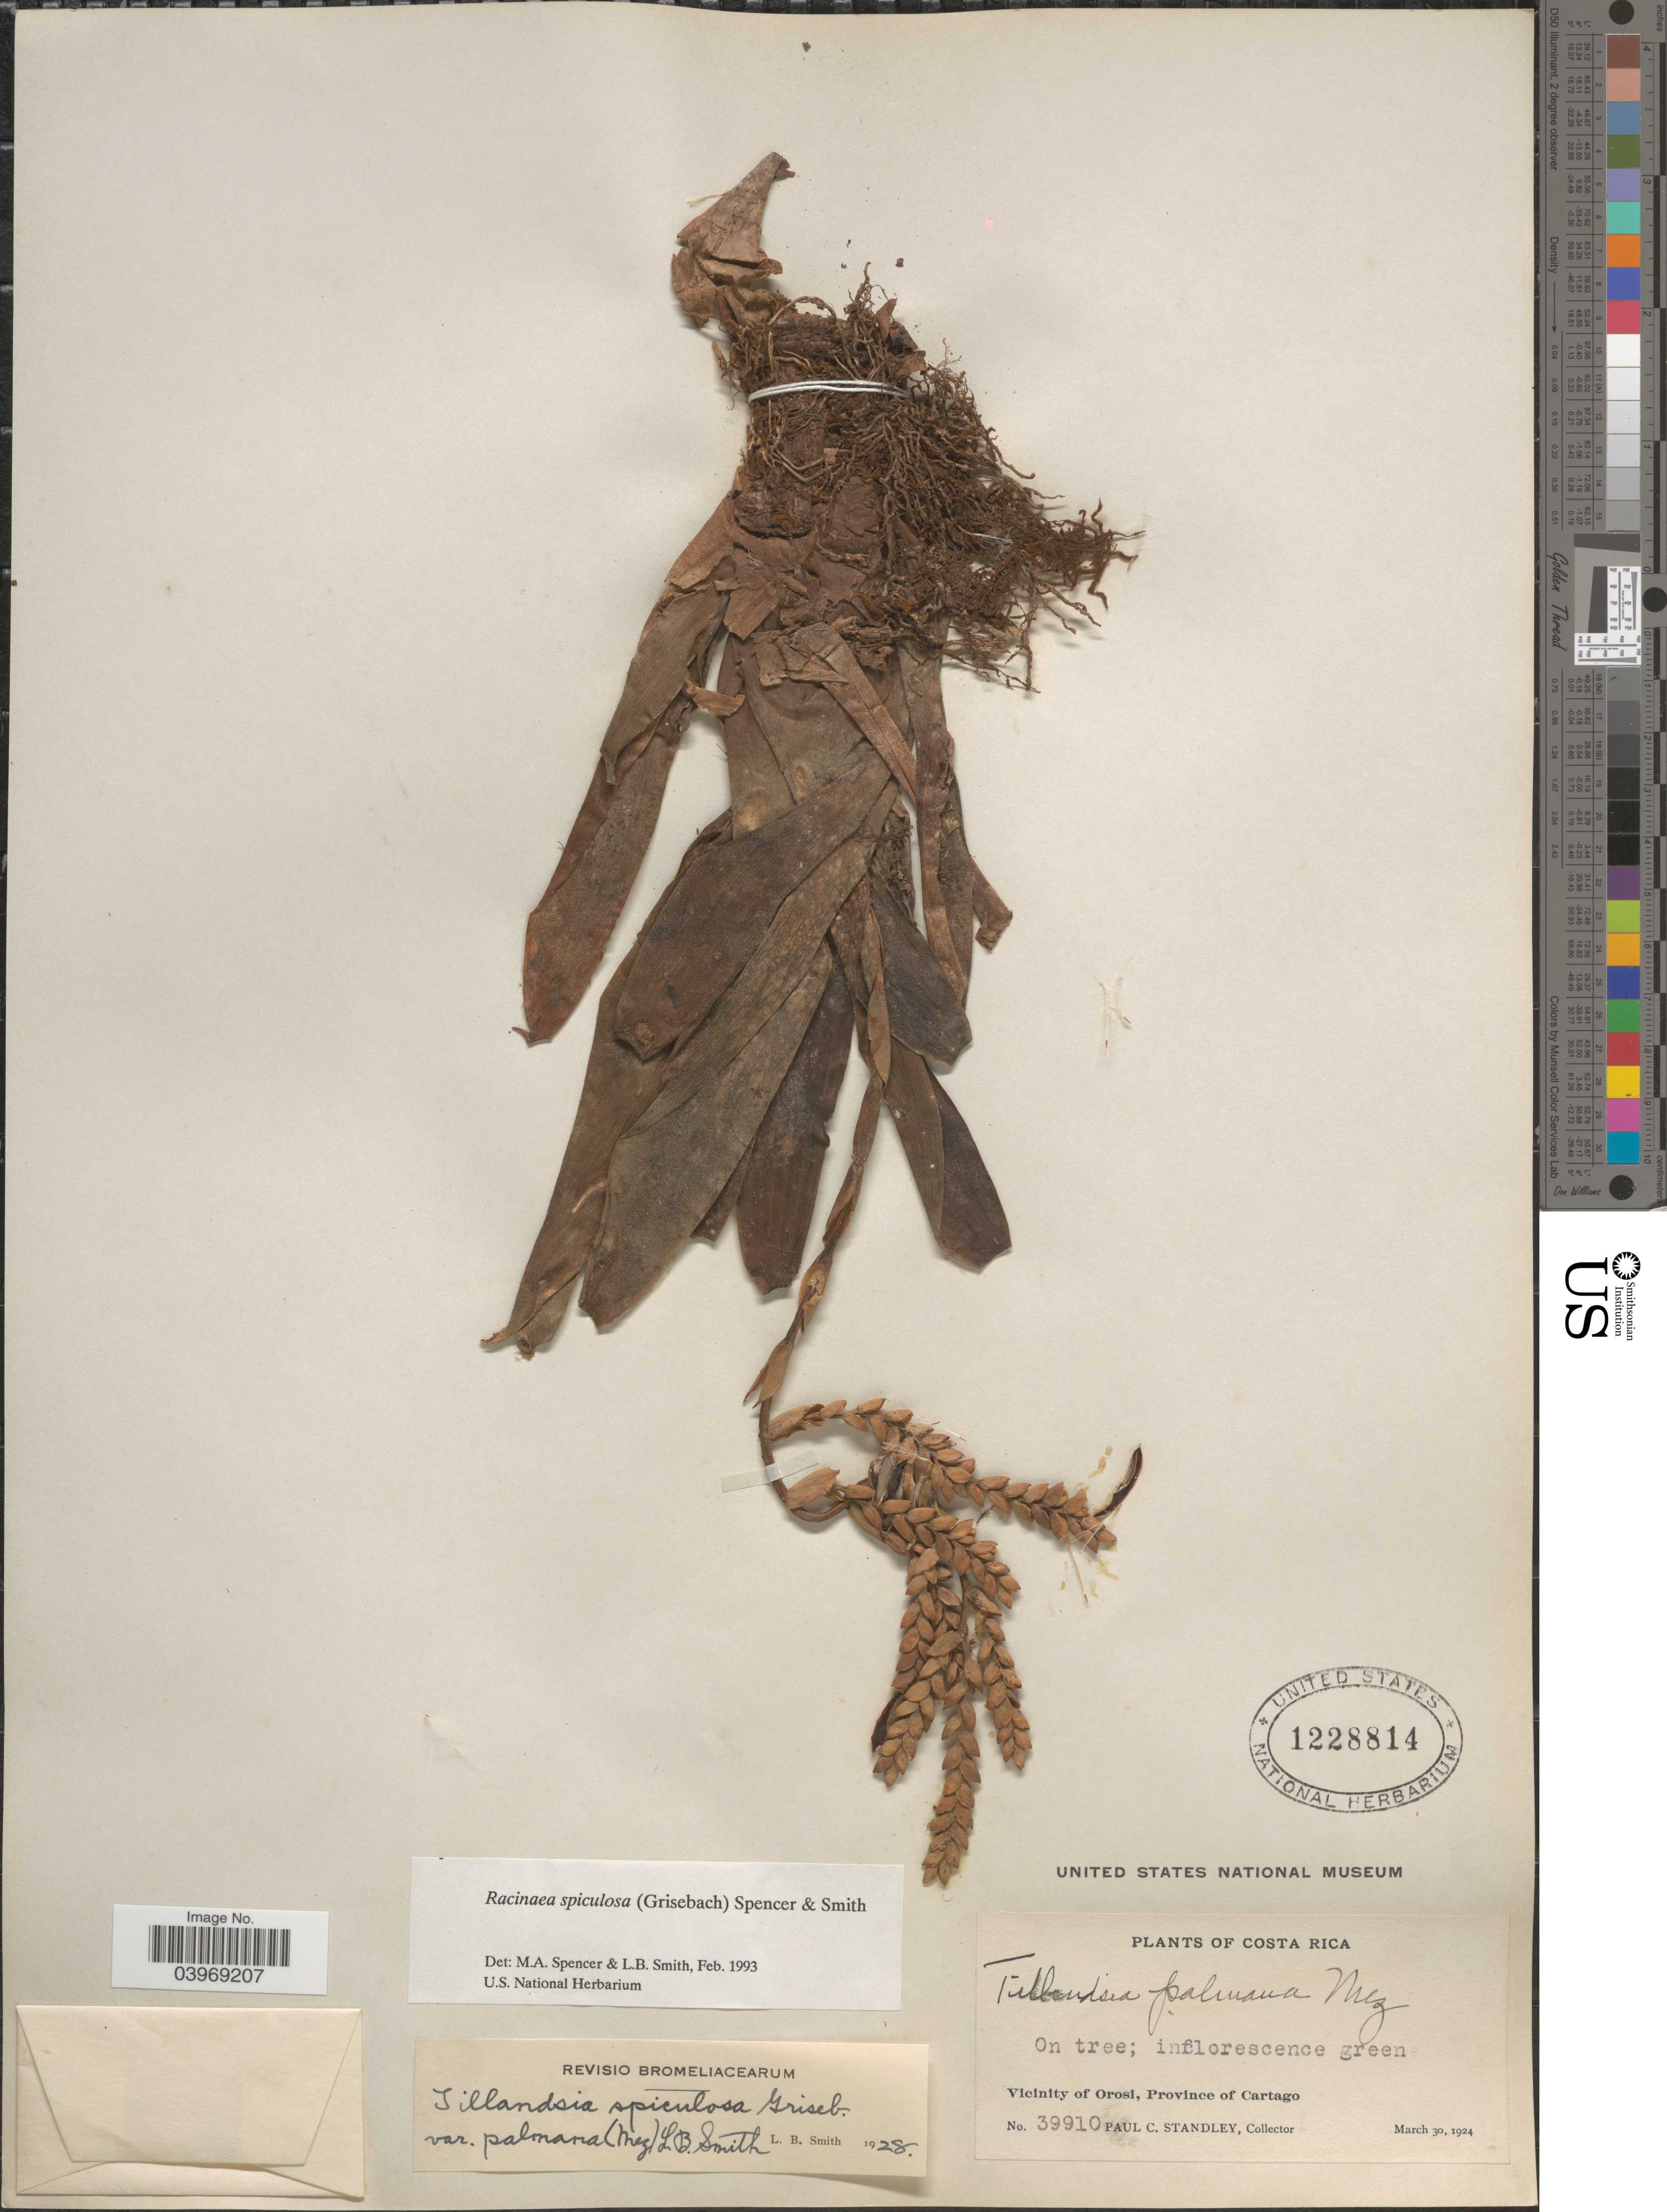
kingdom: Plantae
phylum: Tracheophyta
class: Liliopsida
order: Poales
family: Bromeliaceae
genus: Racinaea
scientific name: Racinaea spiculosa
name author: (Griseb.) M.A. Spencer & L.B. Sm.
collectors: P. C. Standley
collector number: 39910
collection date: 1924-03-30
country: Costa Rica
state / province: Cartago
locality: Vicinity of Orosi.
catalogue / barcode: US 1228814